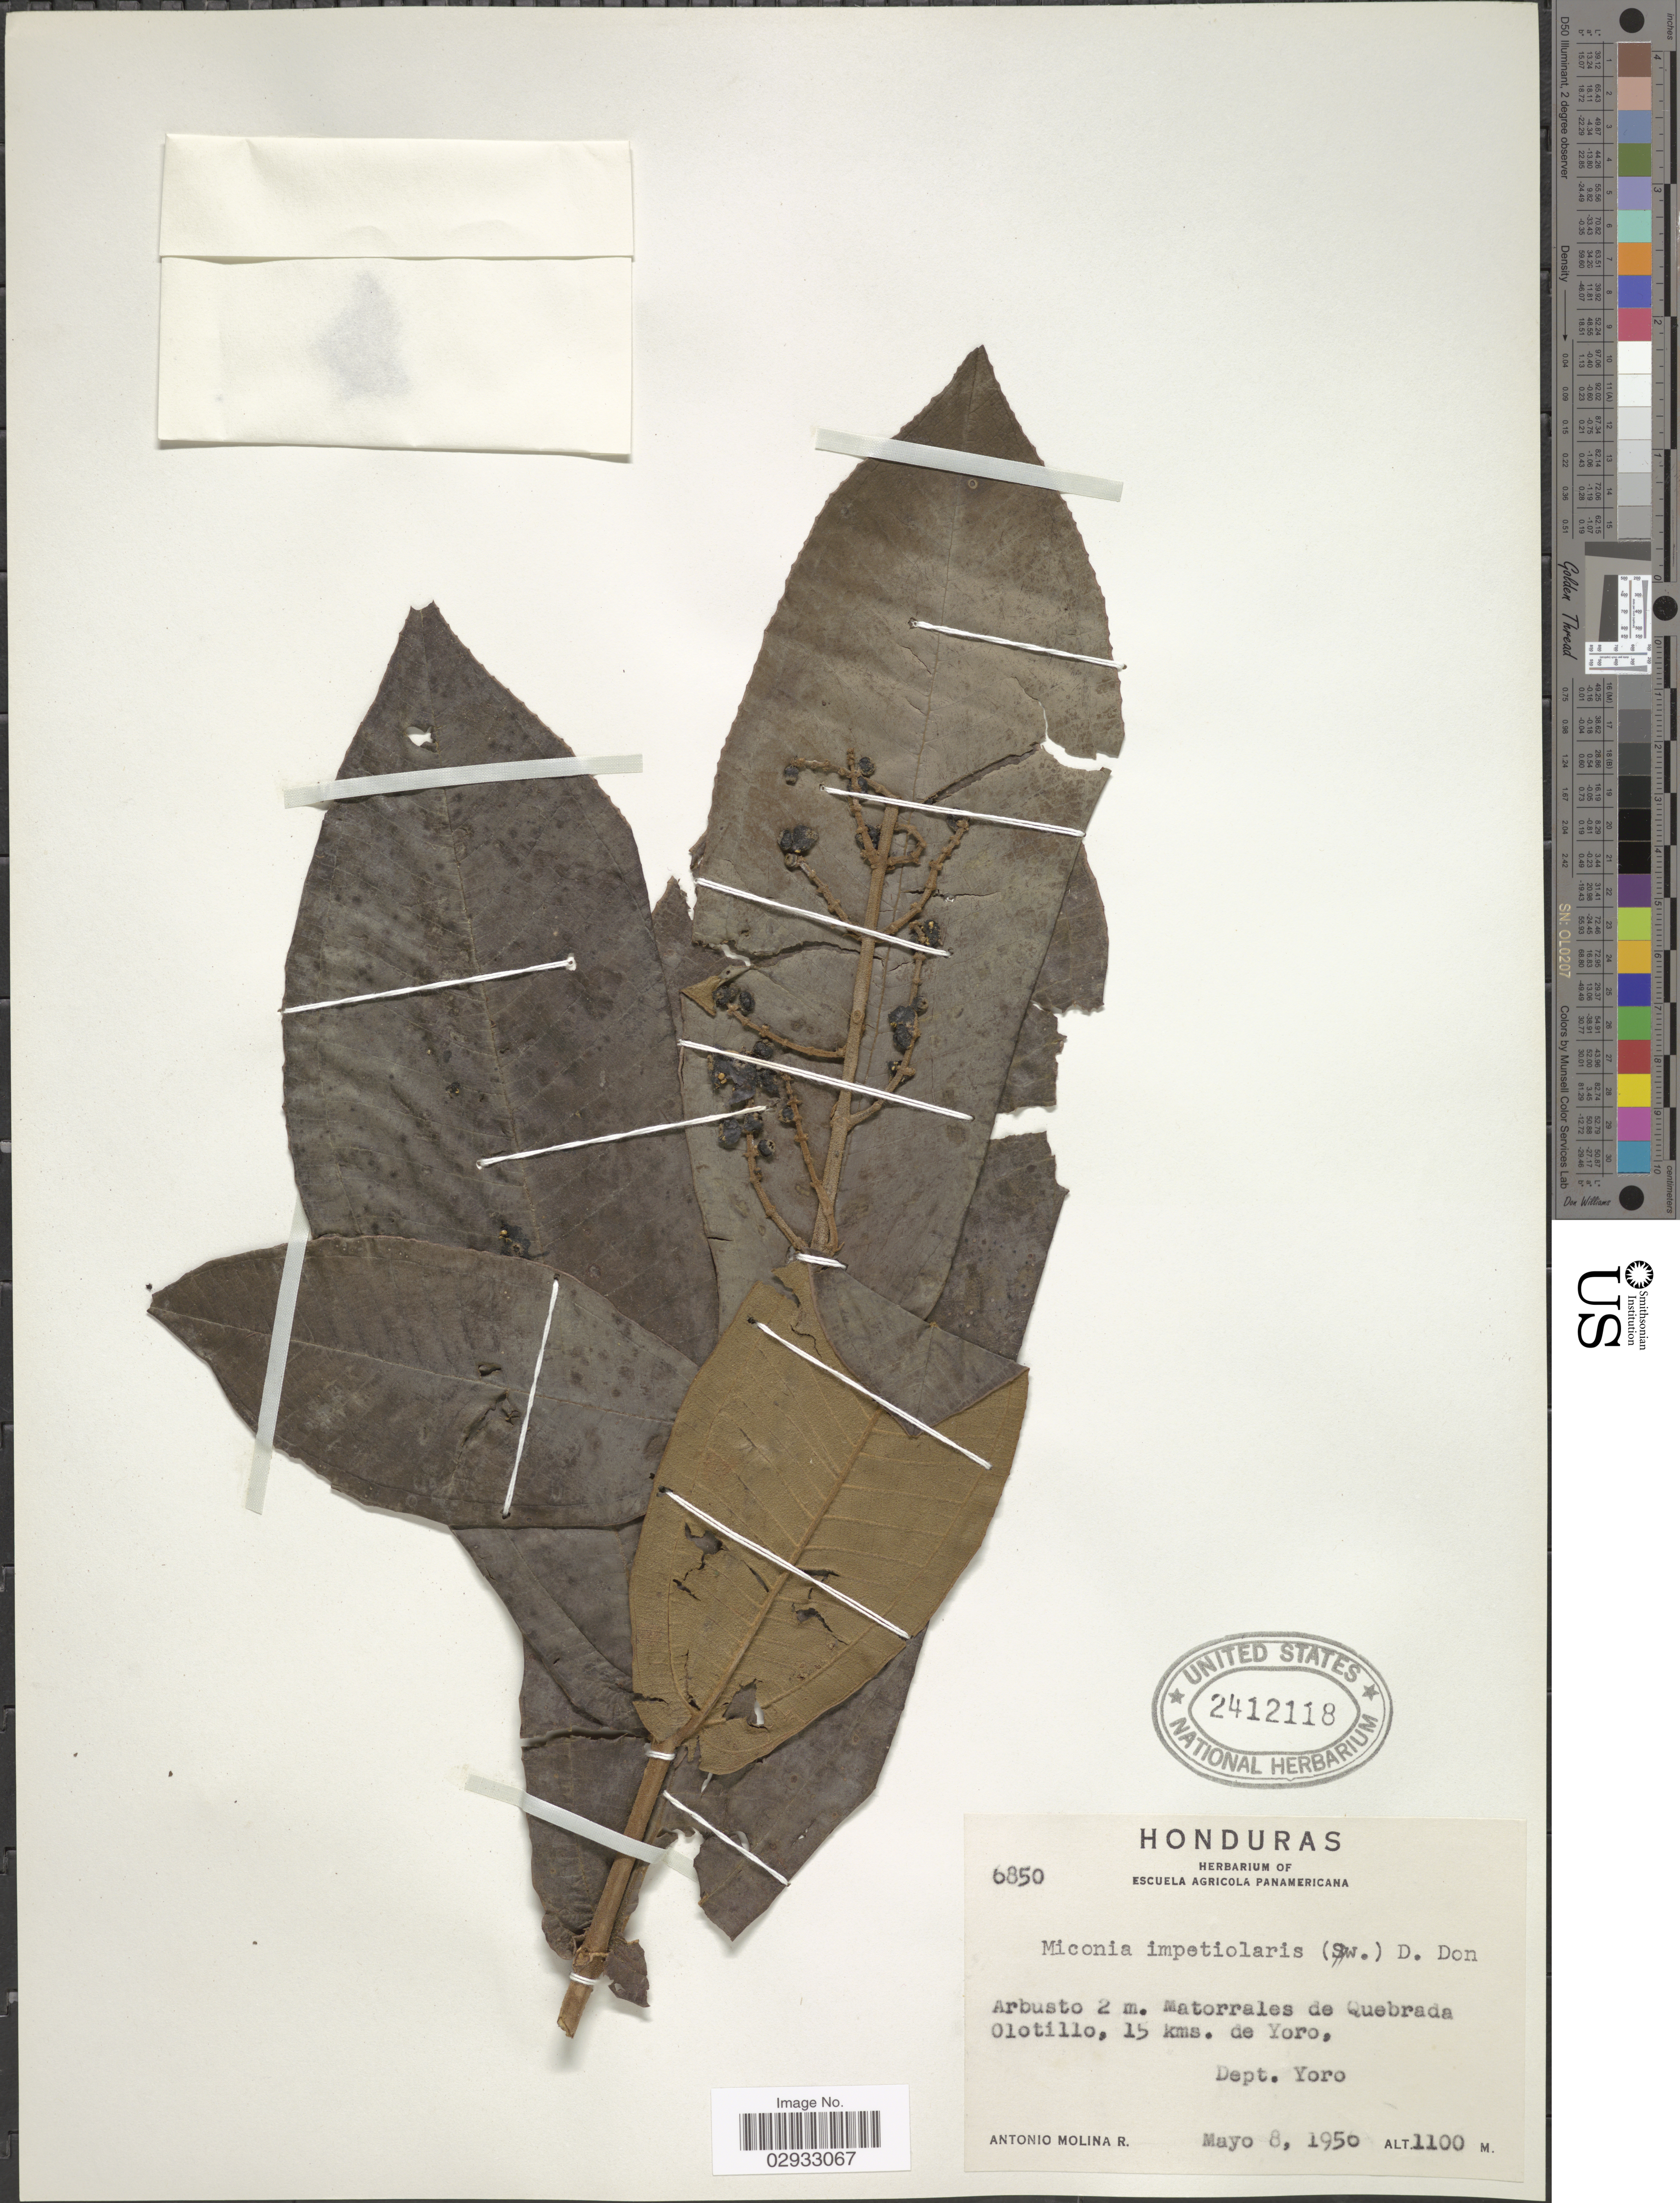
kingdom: Plantae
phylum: Tracheophyta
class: Magnoliopsida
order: Myrtales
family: Melastomataceae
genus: Miconia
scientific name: Miconia impetiolaris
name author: (Sw.) D. Don ex DC.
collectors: A. Molina R.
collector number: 6850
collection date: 1950-05-08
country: Honduras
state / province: Yoro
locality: Matorrales de Quebrada Olotillo, 15 kms. de Yoro, Dept. Yoro.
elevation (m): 1100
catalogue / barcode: US 2412118